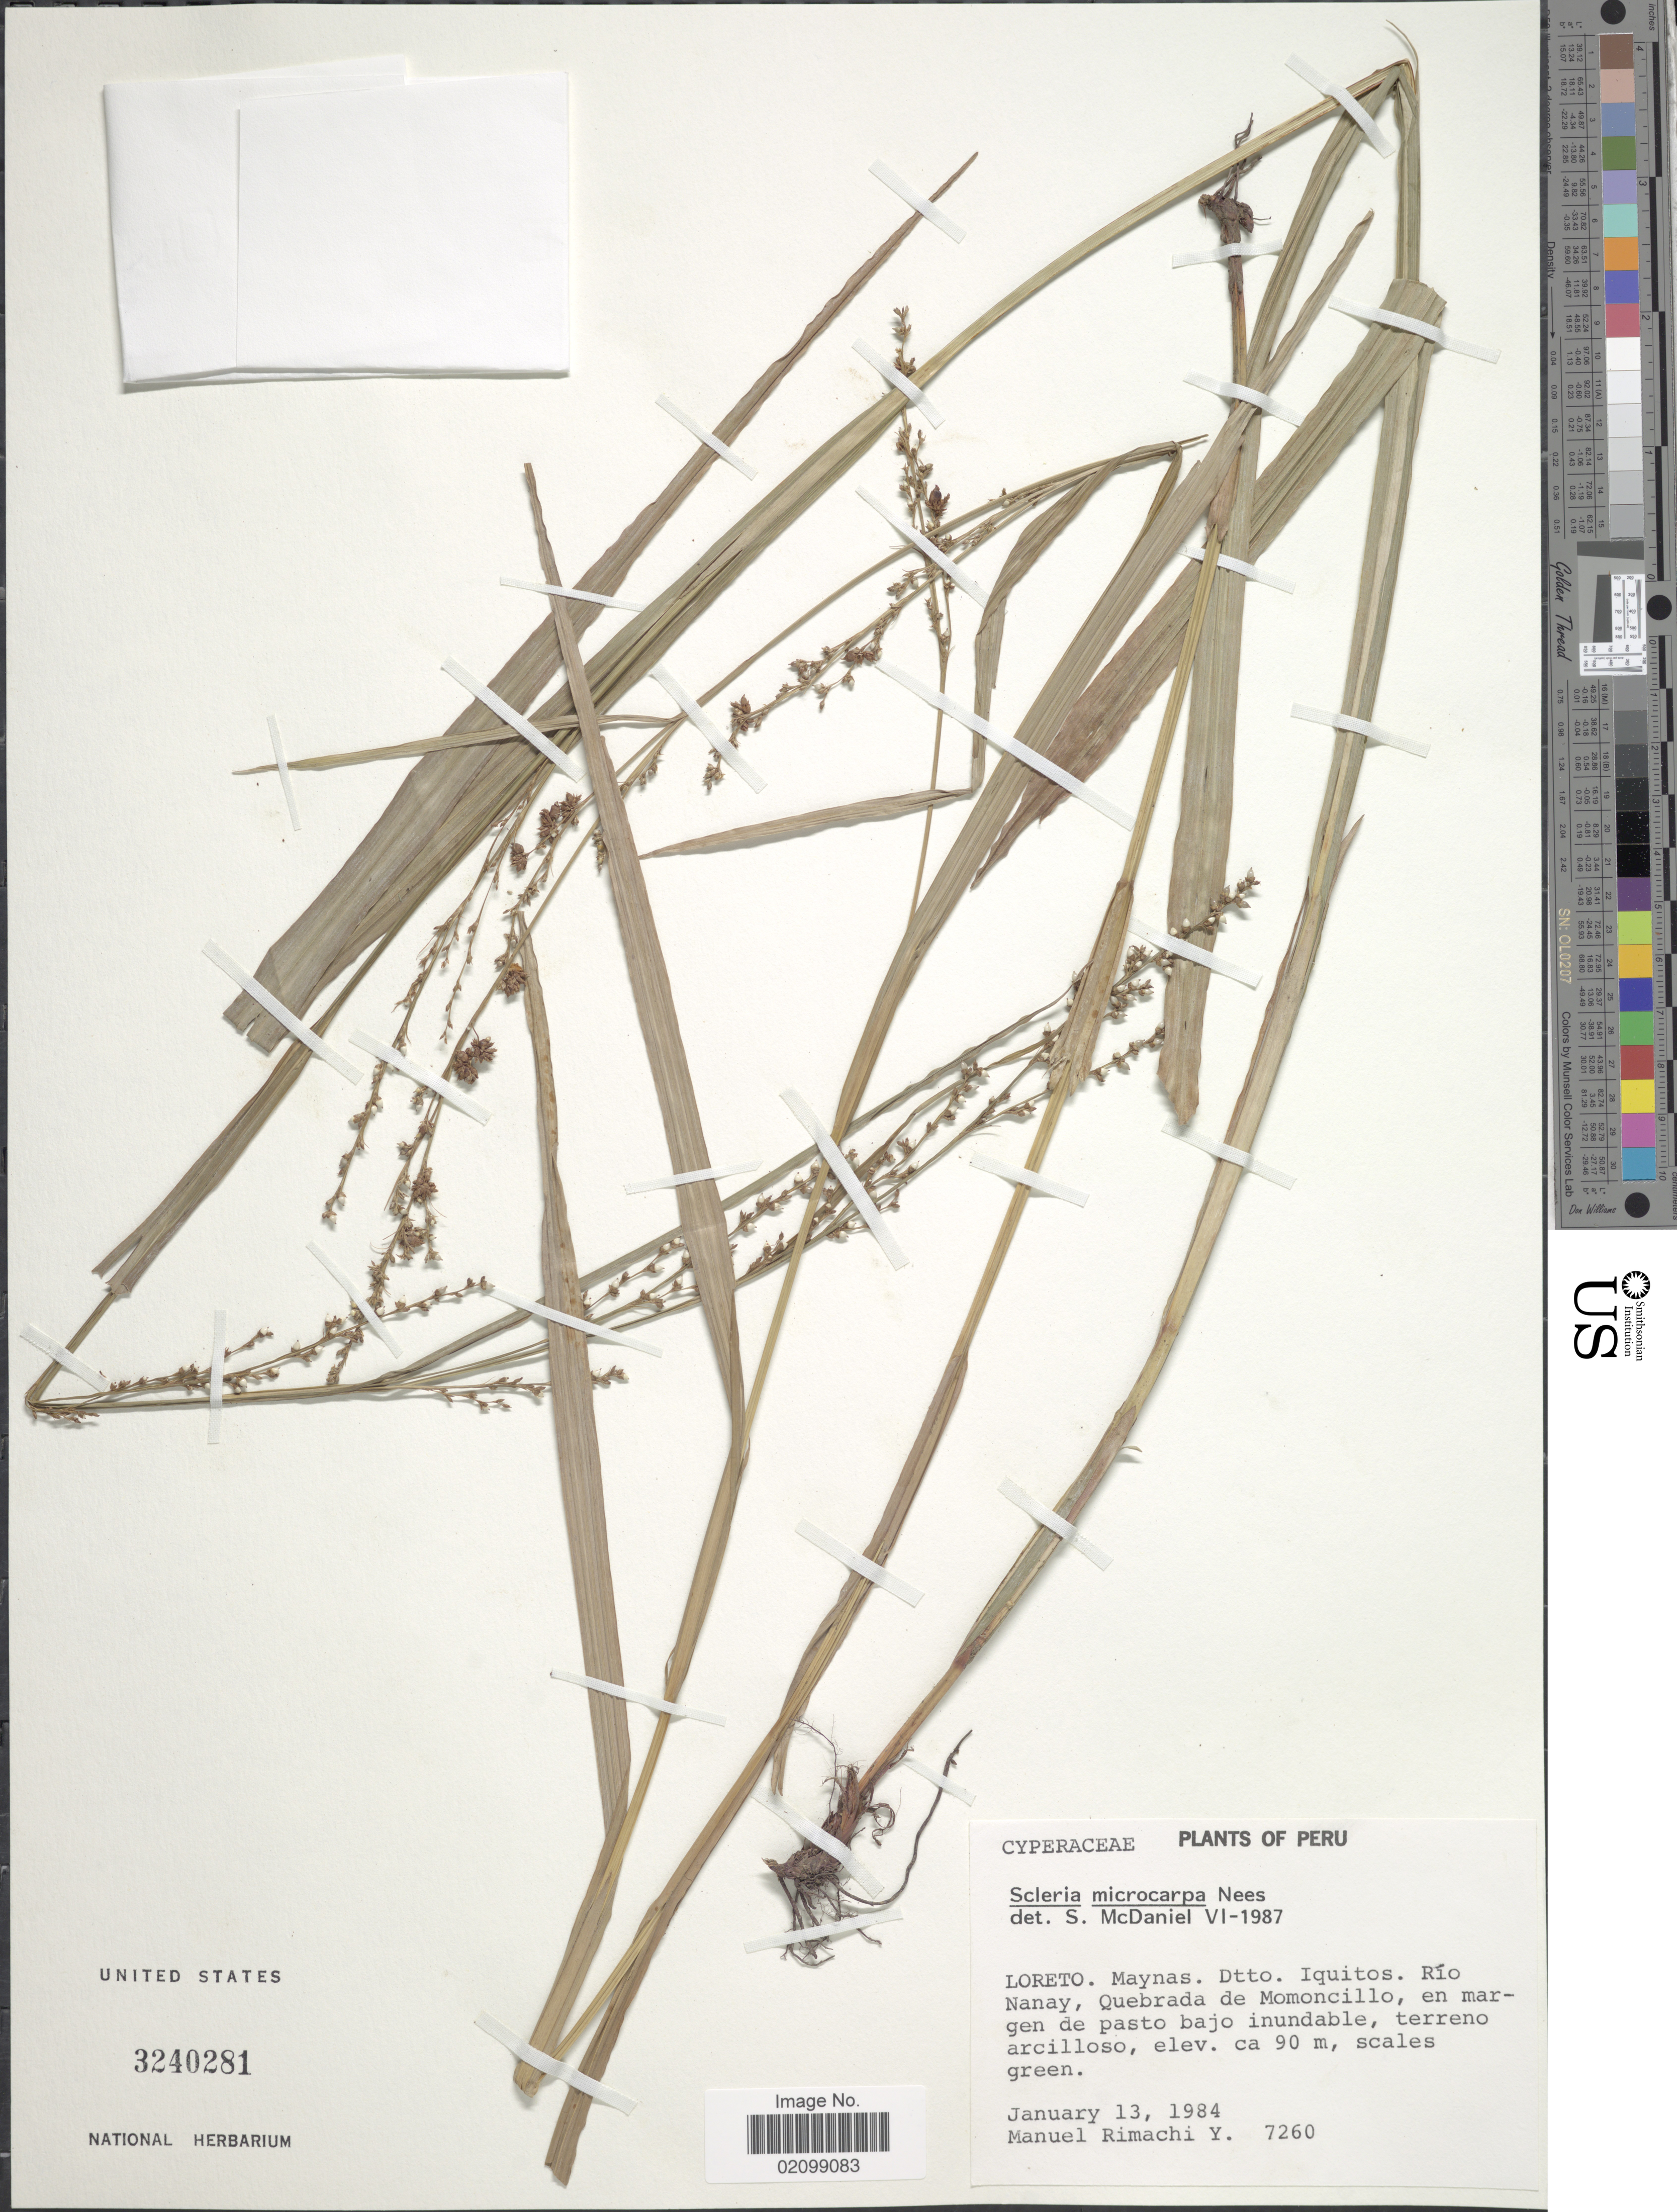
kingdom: Plantae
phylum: Tracheophyta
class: Liliopsida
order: Poales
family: Cyperaceae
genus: Scleria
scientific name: Scleria microcarpa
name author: Nees ex Kunth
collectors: M. Rimachi Y.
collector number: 7260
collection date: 1984-01-13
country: Peru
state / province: Loreto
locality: Mayna, Dtto. Iquitos. Rio Nanay, Quebrada de Momocillo, en margen de pasto bajo inundable, terreno arcilloso.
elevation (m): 90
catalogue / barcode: US 3240281